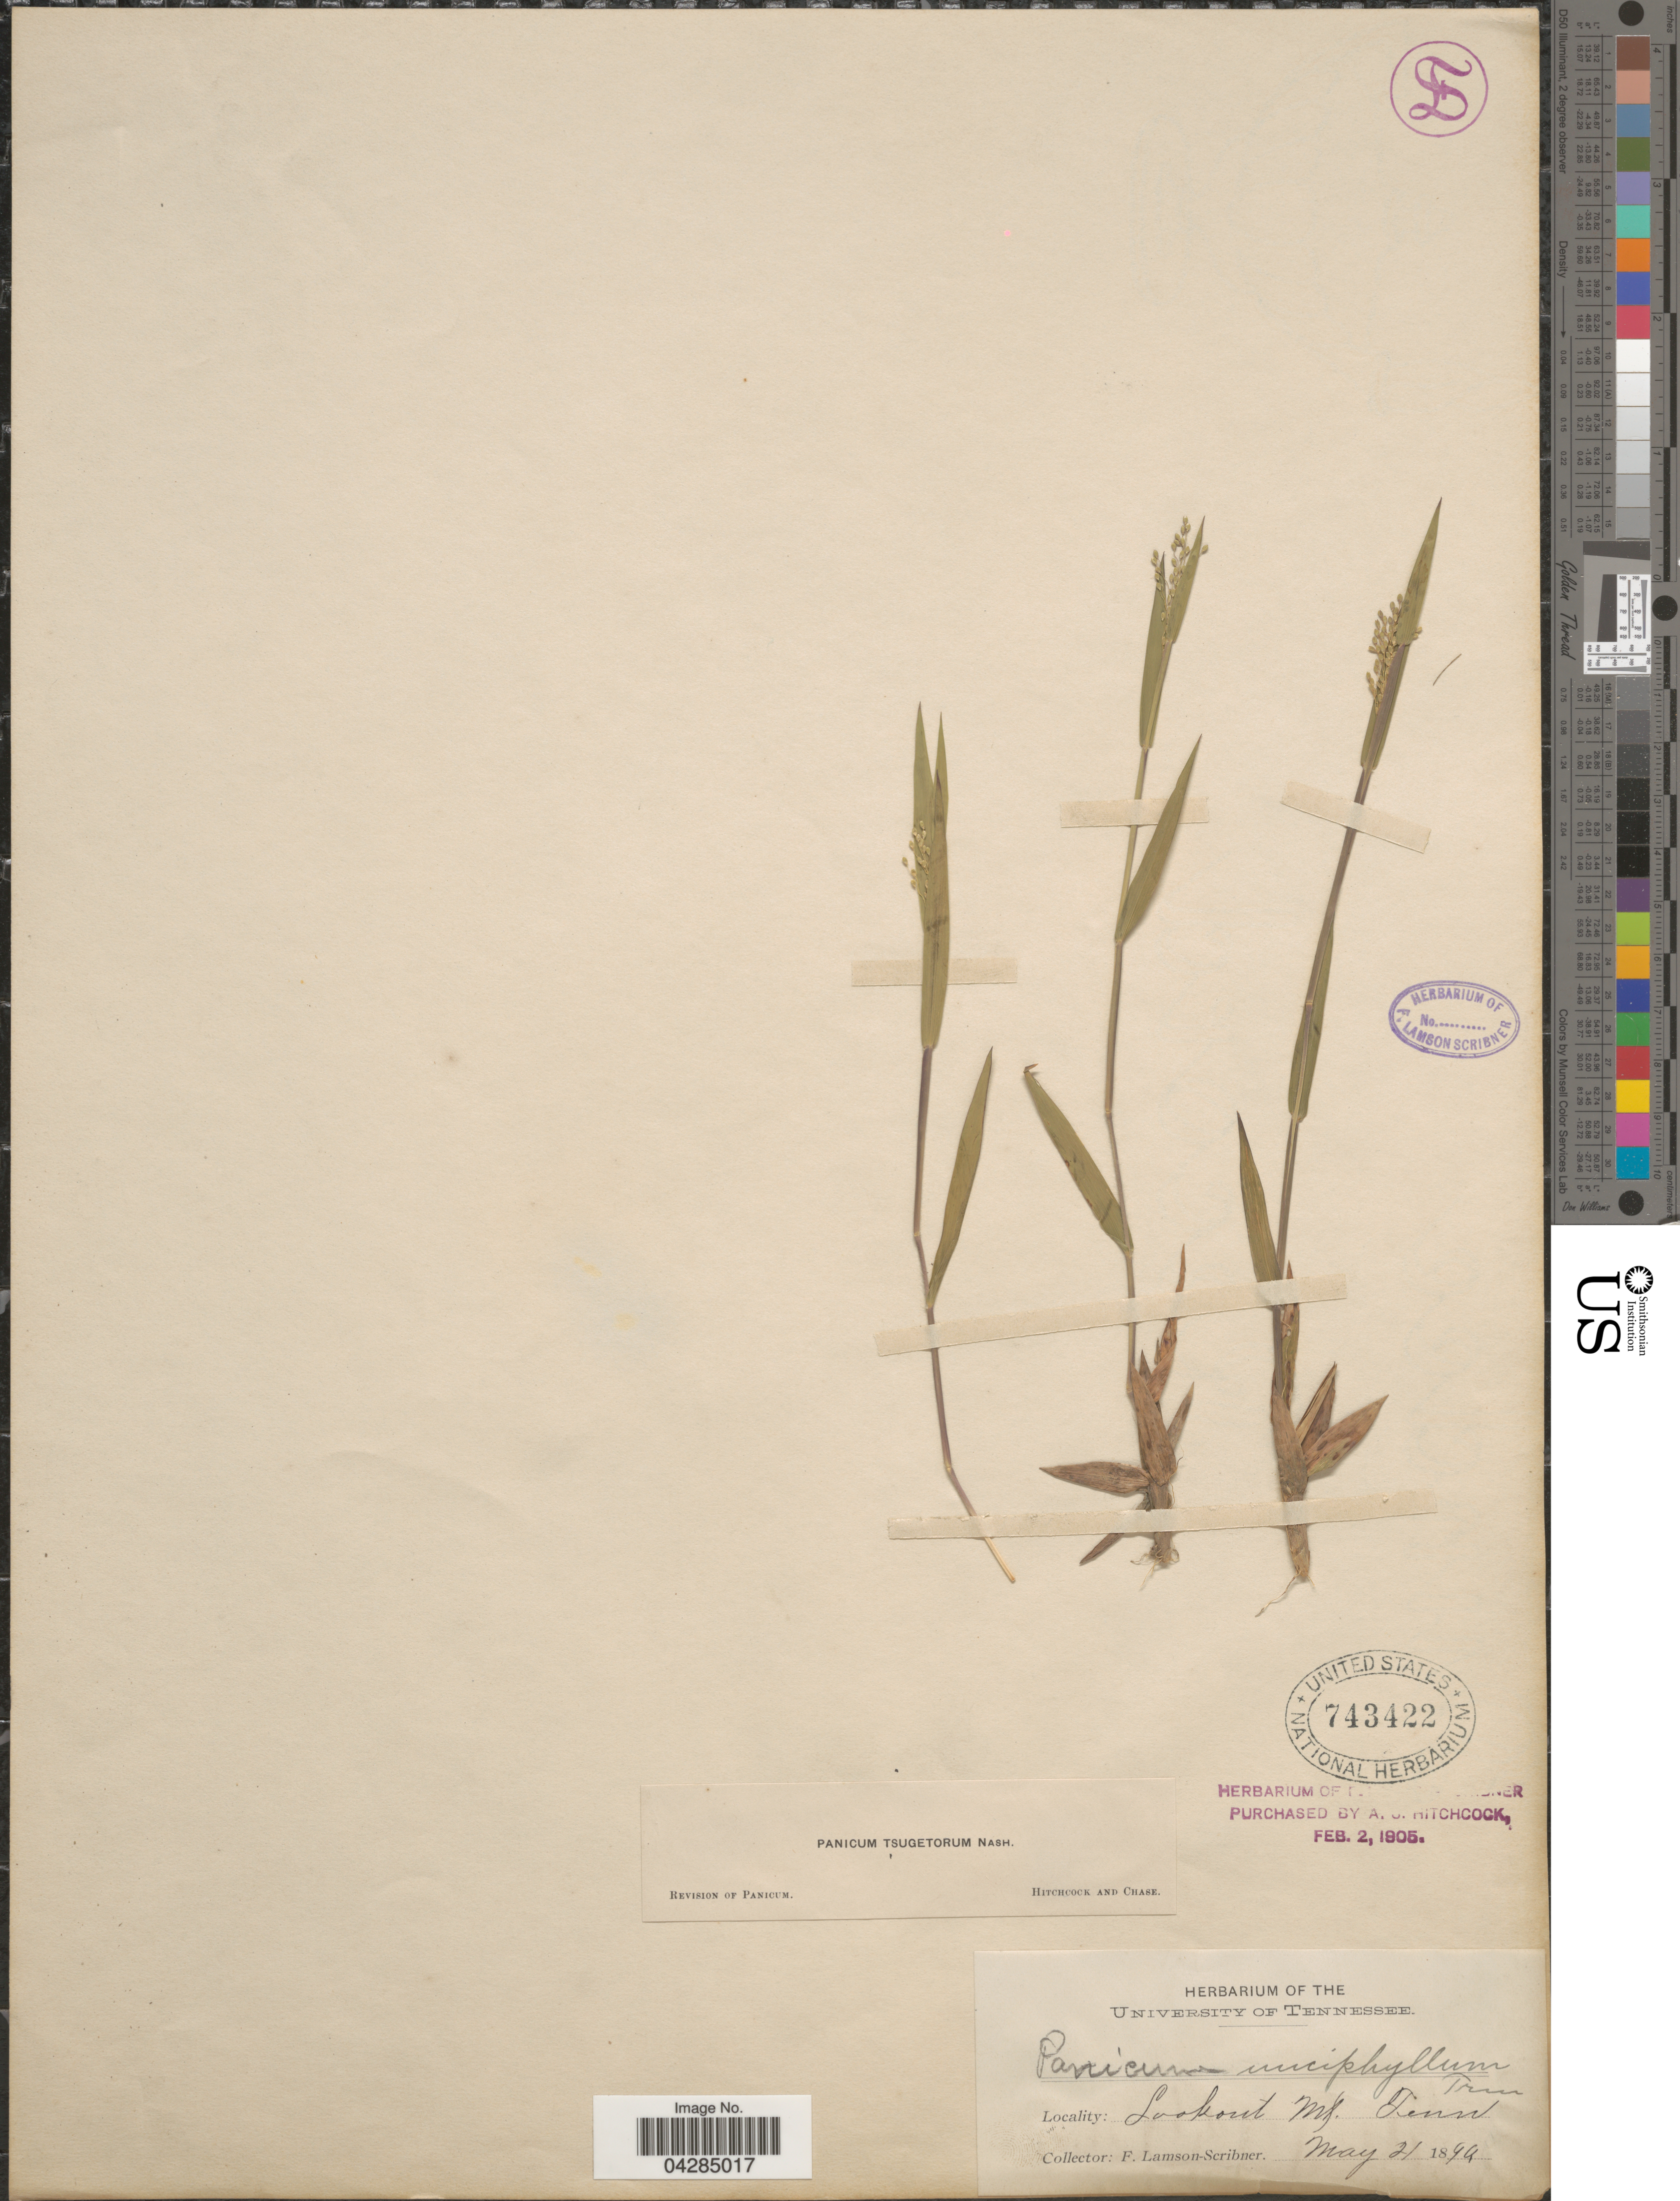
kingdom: Plantae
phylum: Tracheophyta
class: Liliopsida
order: Poales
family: Poaceae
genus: Dichanthelium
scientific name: Dichanthelium portoricense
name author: (Desv. ex Ham.) B.F. Hansen & Wunderlin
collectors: F. Lamson-Scribner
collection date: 1899-05-21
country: United States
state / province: Tennessee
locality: Lookout Mt.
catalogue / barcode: US 743422